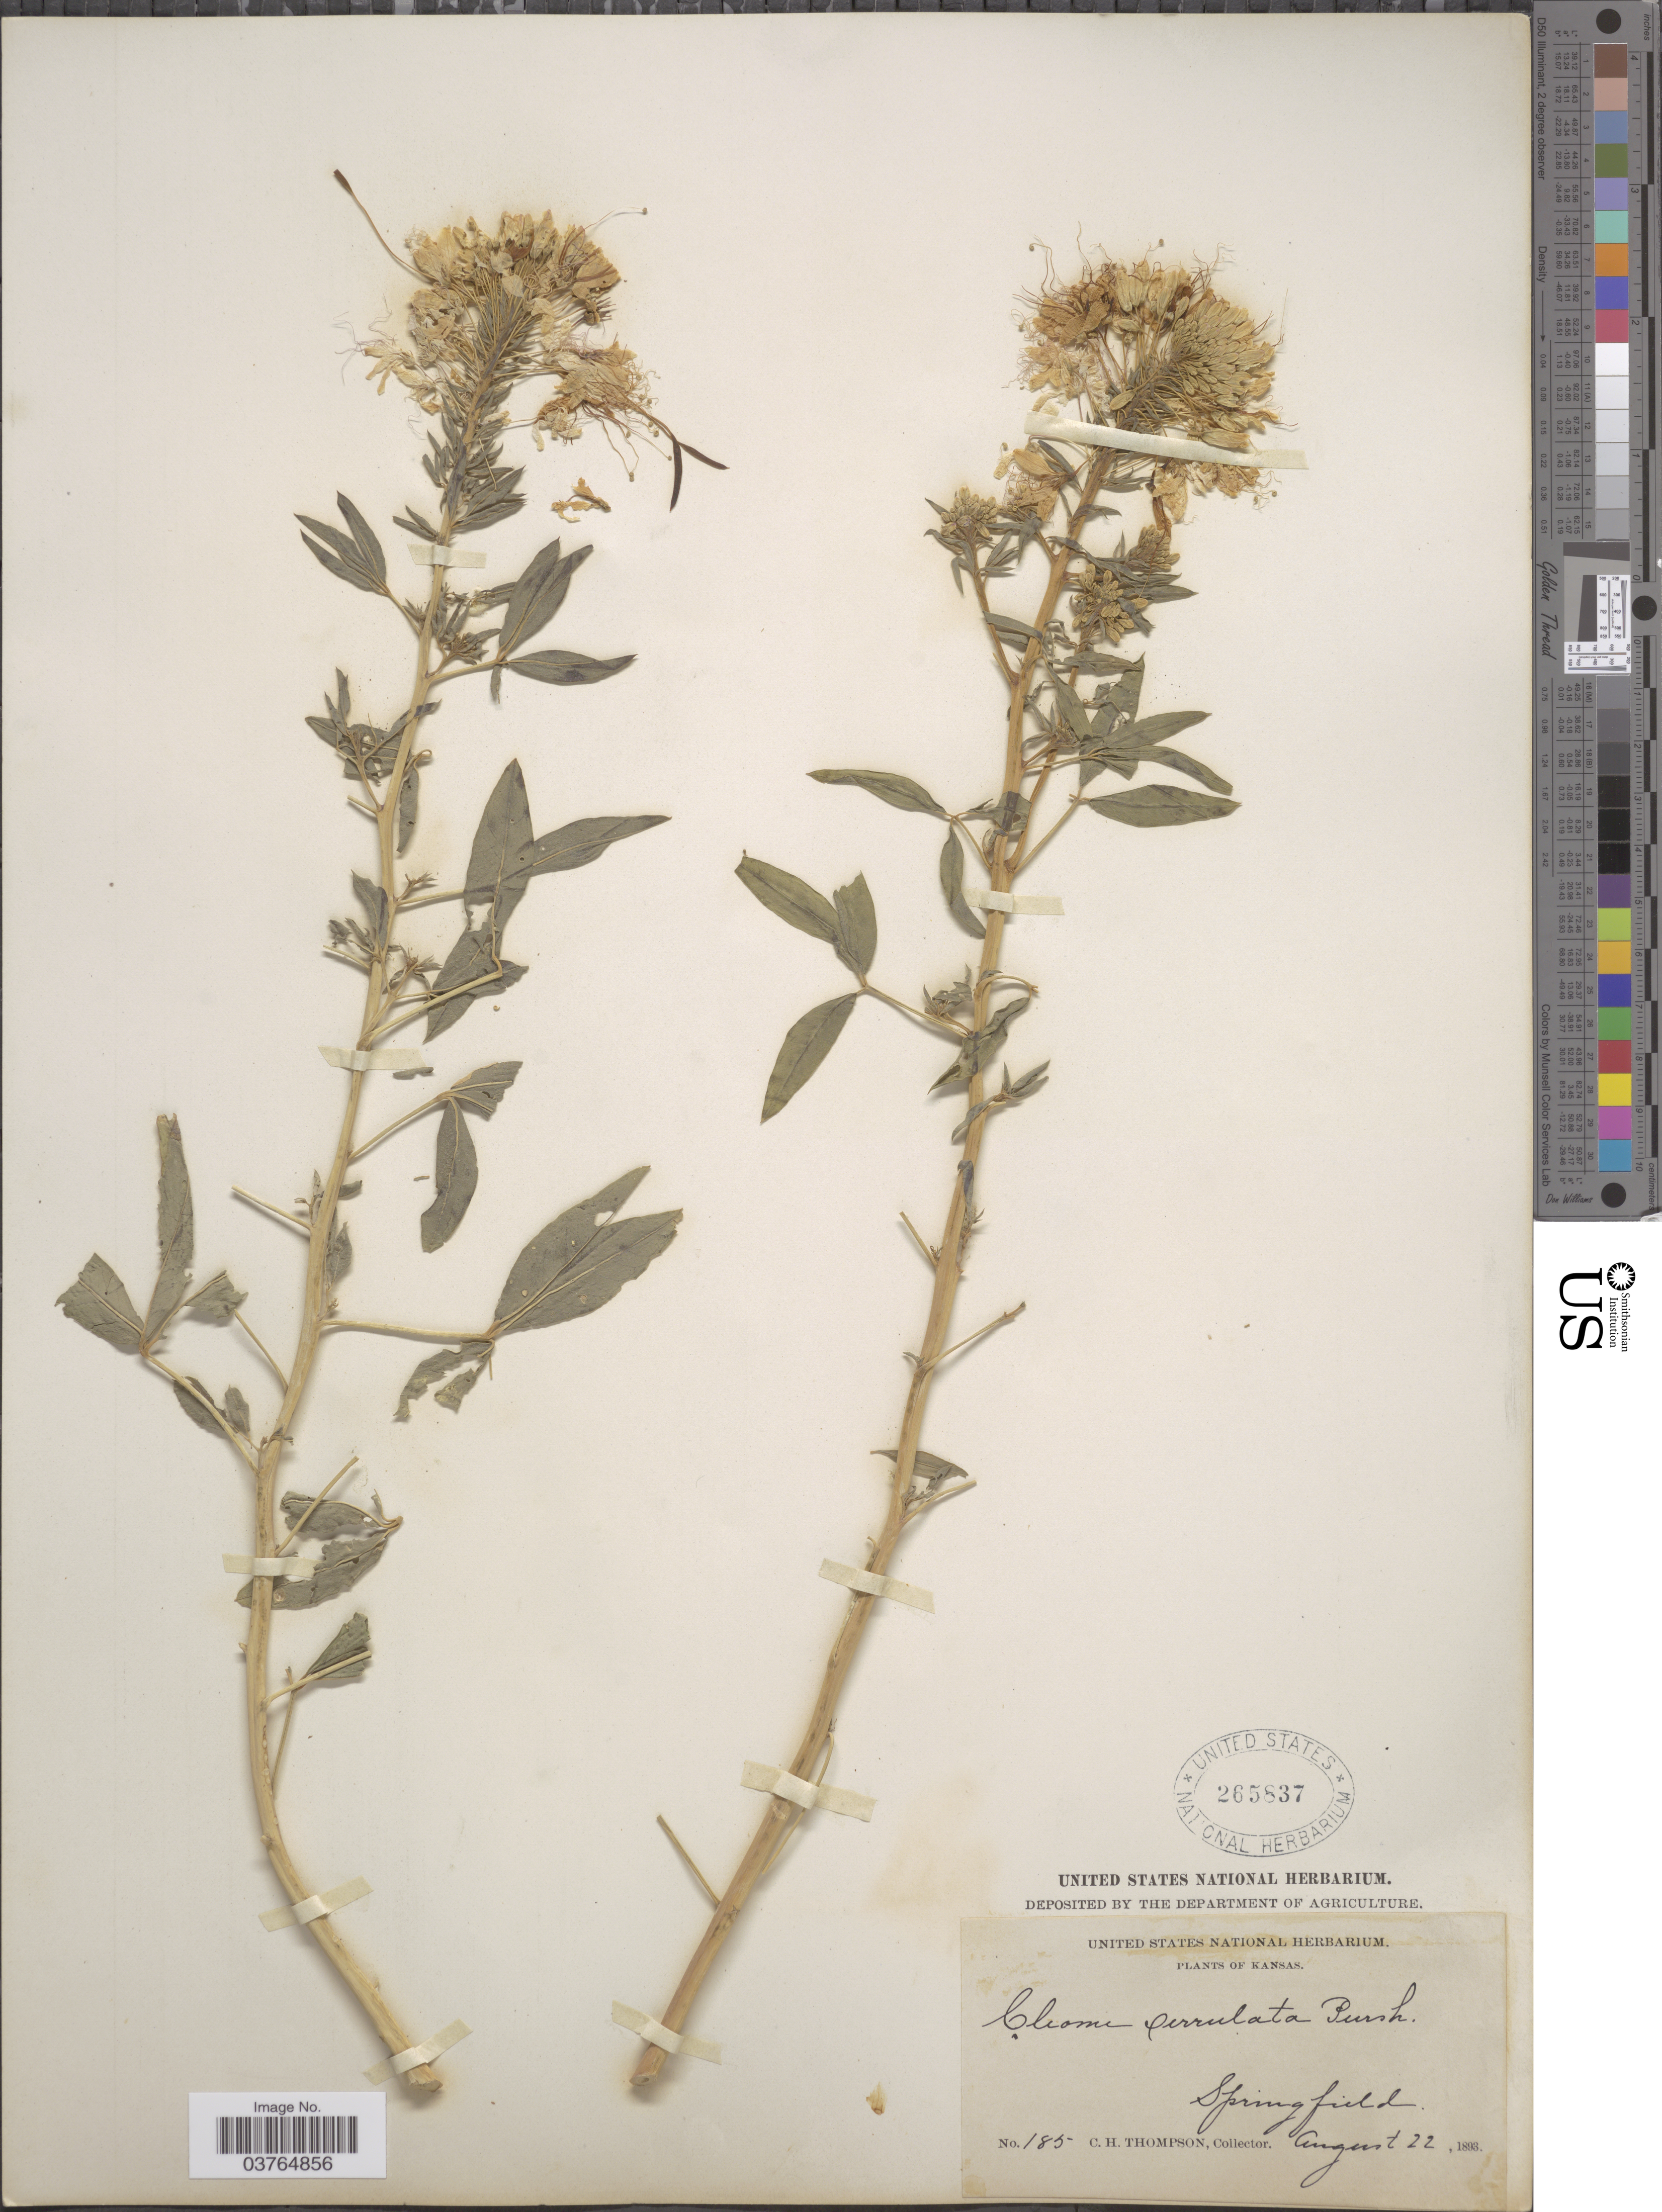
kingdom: Plantae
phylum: Tracheophyta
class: Magnoliopsida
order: Brassicales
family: Cleomaceae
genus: Cleomella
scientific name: Cleomella serrulata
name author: (Pursh) Roalson & J.C. Hall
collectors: C. H. Thompson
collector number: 185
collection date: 1893-08-22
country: United States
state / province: Kansas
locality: Springfield.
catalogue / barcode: US 265837